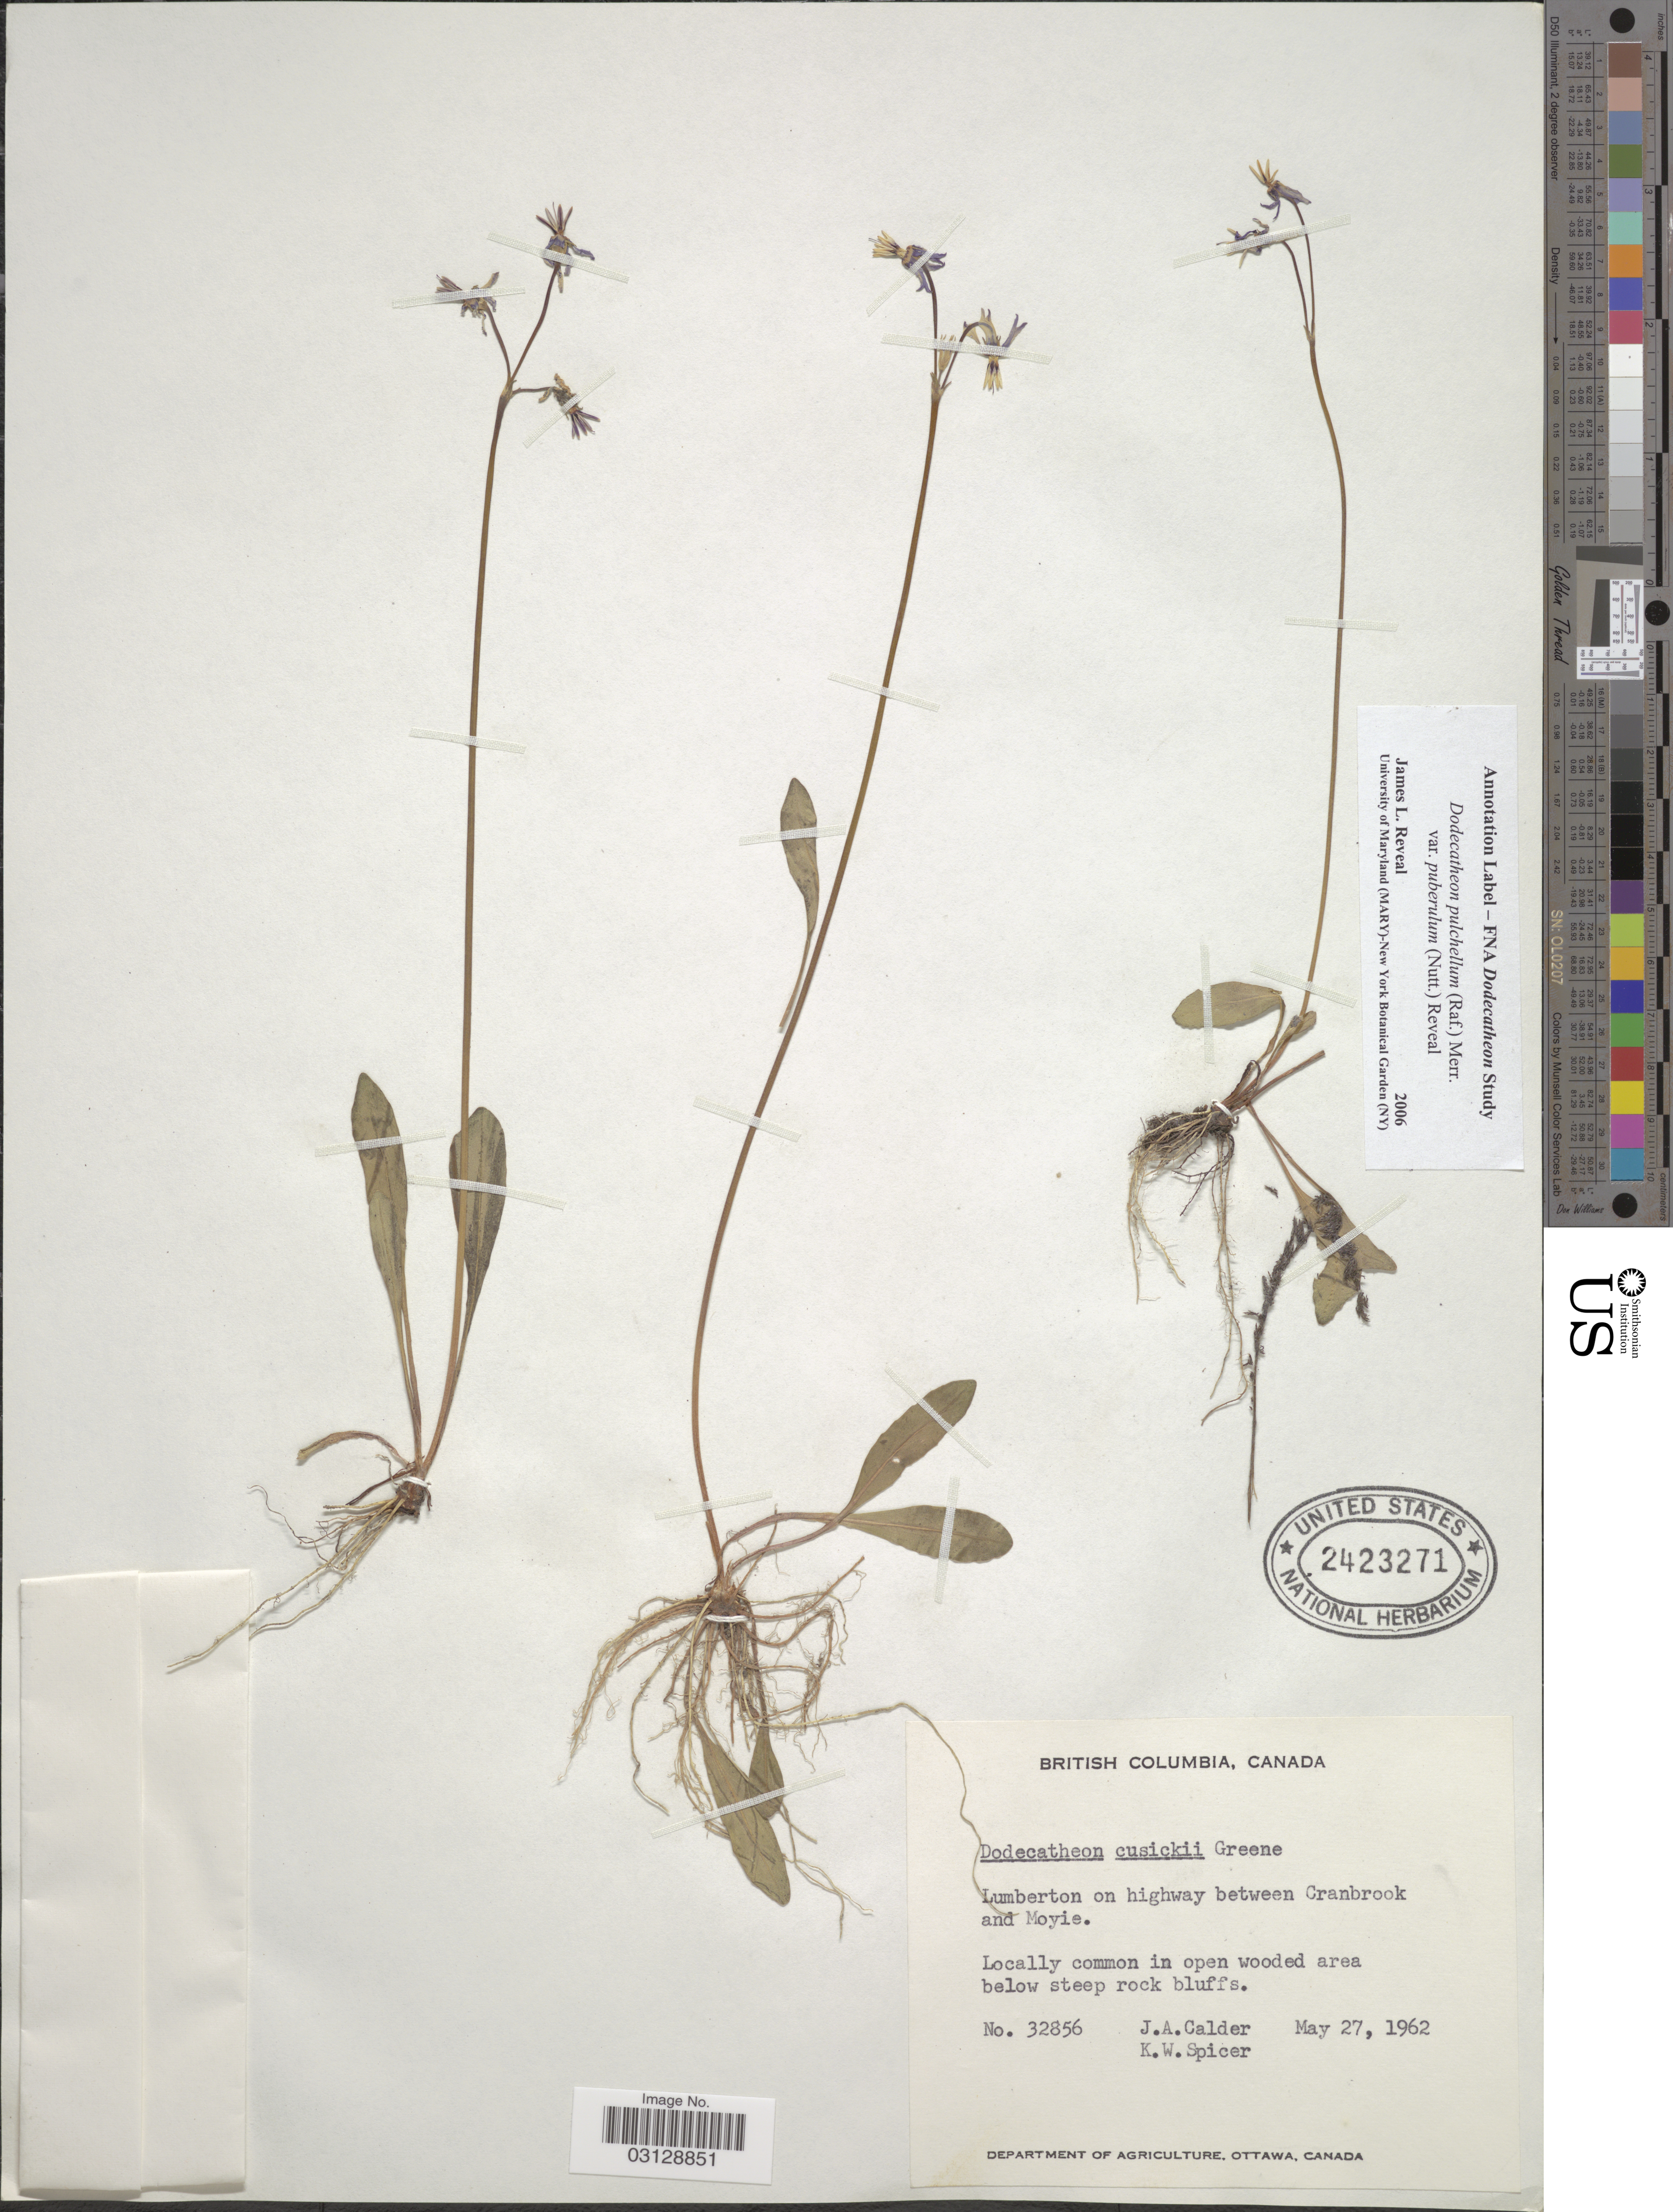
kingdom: Plantae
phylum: Tracheophyta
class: Magnoliopsida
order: Ericales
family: Primulaceae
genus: Dodecatheon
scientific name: Dodecatheon pulchellum var. cusickii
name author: (Greene) Reveal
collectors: J. A. Calder & K. Spicer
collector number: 32856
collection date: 1962-05-27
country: Canada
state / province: British Columbia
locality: Lumberton on highway between Cranbrook and Moyie.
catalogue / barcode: US 2423271